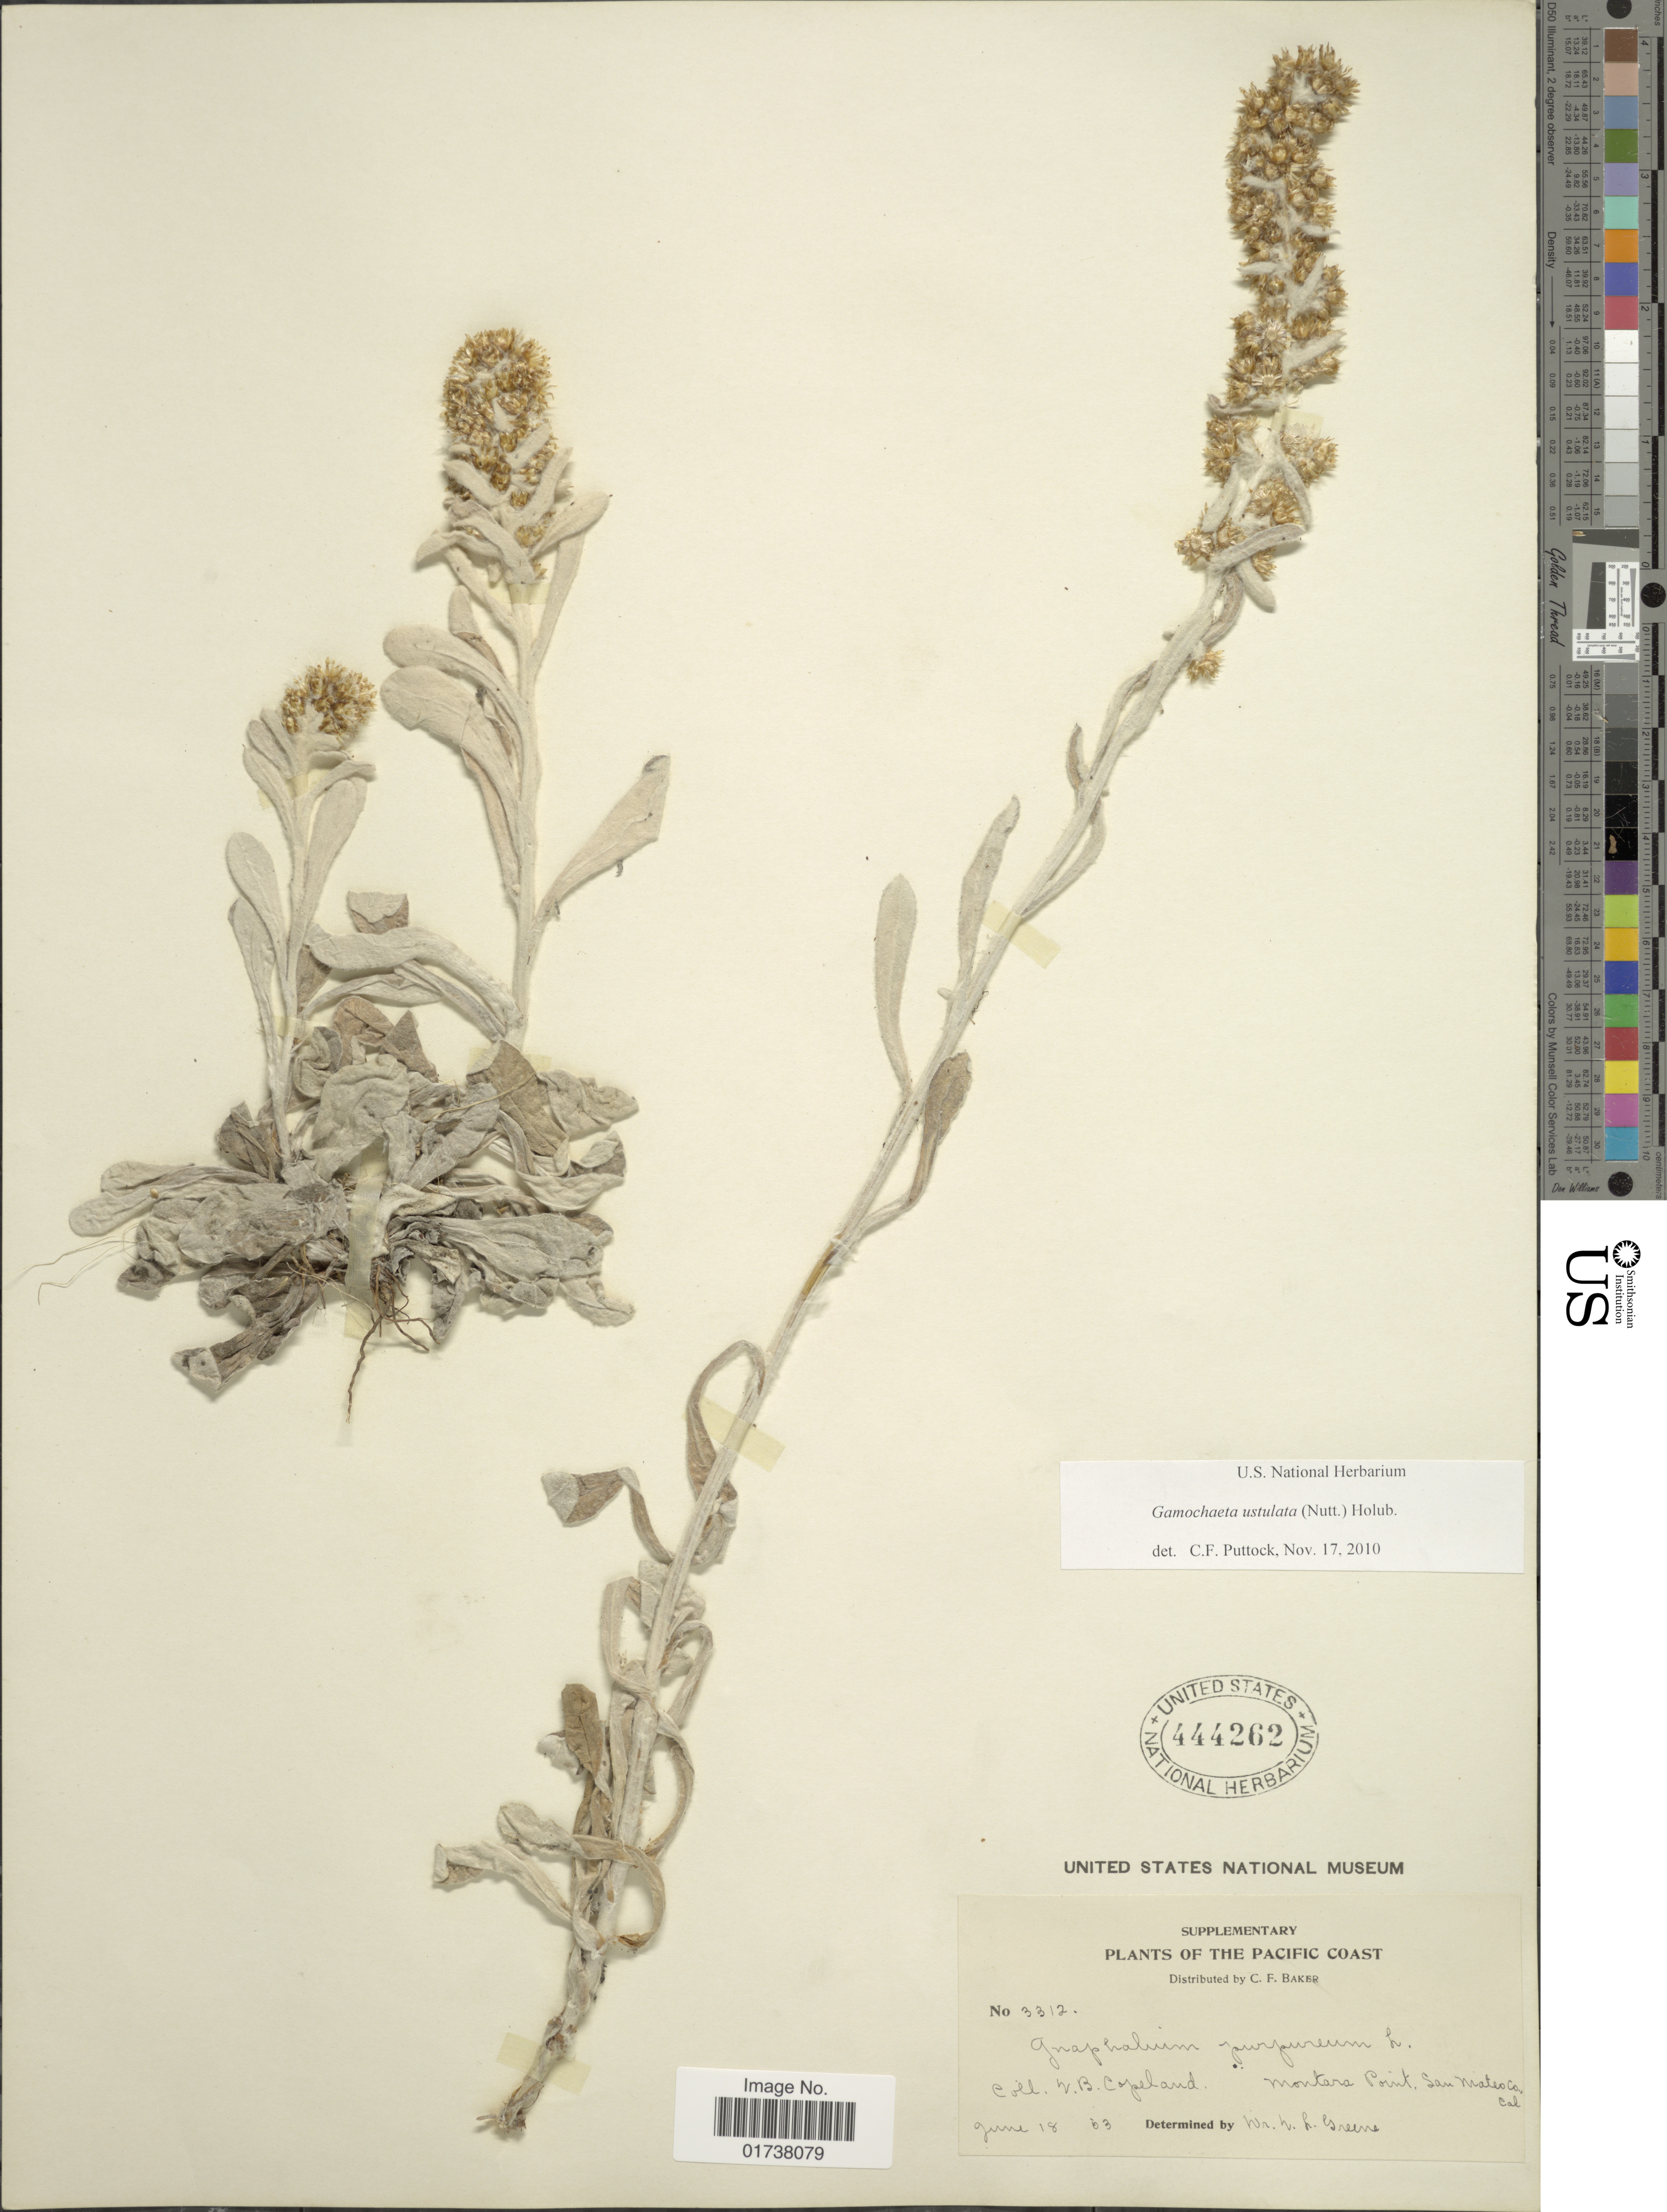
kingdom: Plantae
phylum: Tracheophyta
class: Magnoliopsida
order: Asterales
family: Asteraceae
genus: Gamochaeta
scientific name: Gamochaeta ustulata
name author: (Nutt.) Holub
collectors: E. B. Copeland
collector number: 3312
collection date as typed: Transcribed d/m/y: 18/6/63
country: United States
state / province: California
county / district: San Mateo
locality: The Pacific Coast, Montana Point, San Mateo Co., Cal.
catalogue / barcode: US 444262